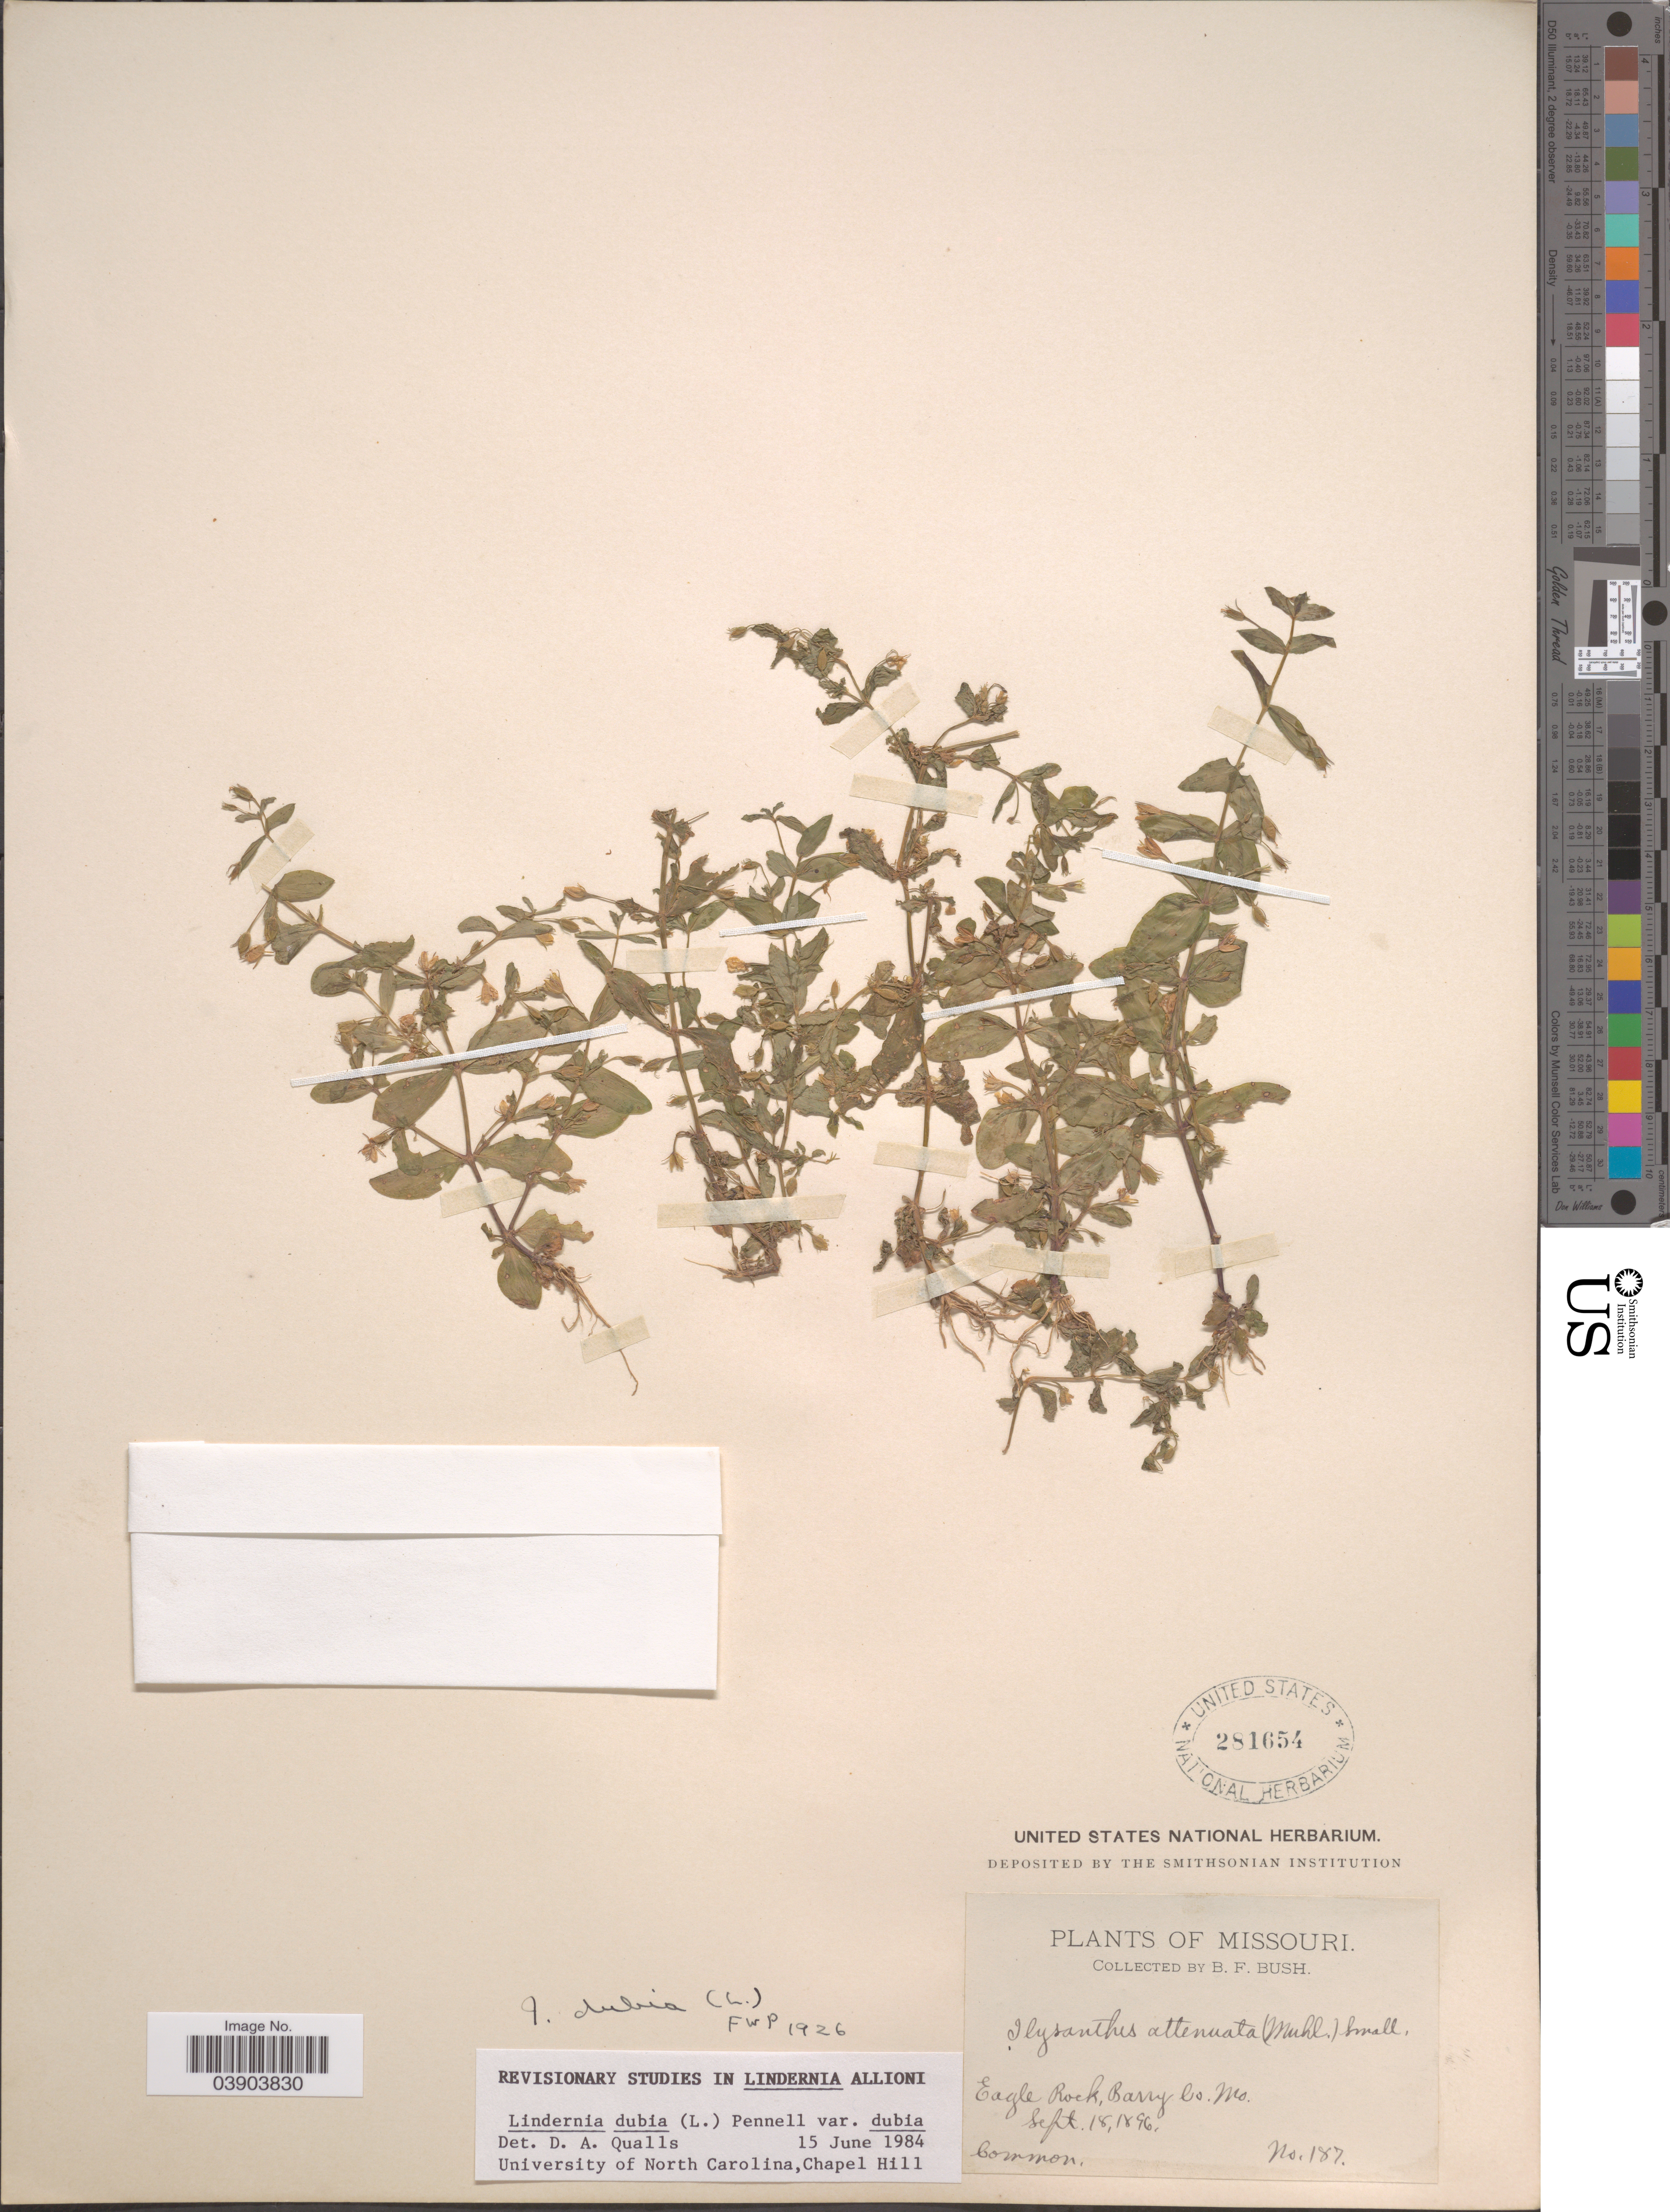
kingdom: Plantae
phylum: Tracheophyta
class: Magnoliopsida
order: Lamiales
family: Linderniaceae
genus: Lindernia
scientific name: Lindernia dubia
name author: (L.) Pennell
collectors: B. F. Bush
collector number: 187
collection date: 1896-09-18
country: United States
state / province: Missouri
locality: Eagle Rock, Barry Co.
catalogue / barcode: US 281654